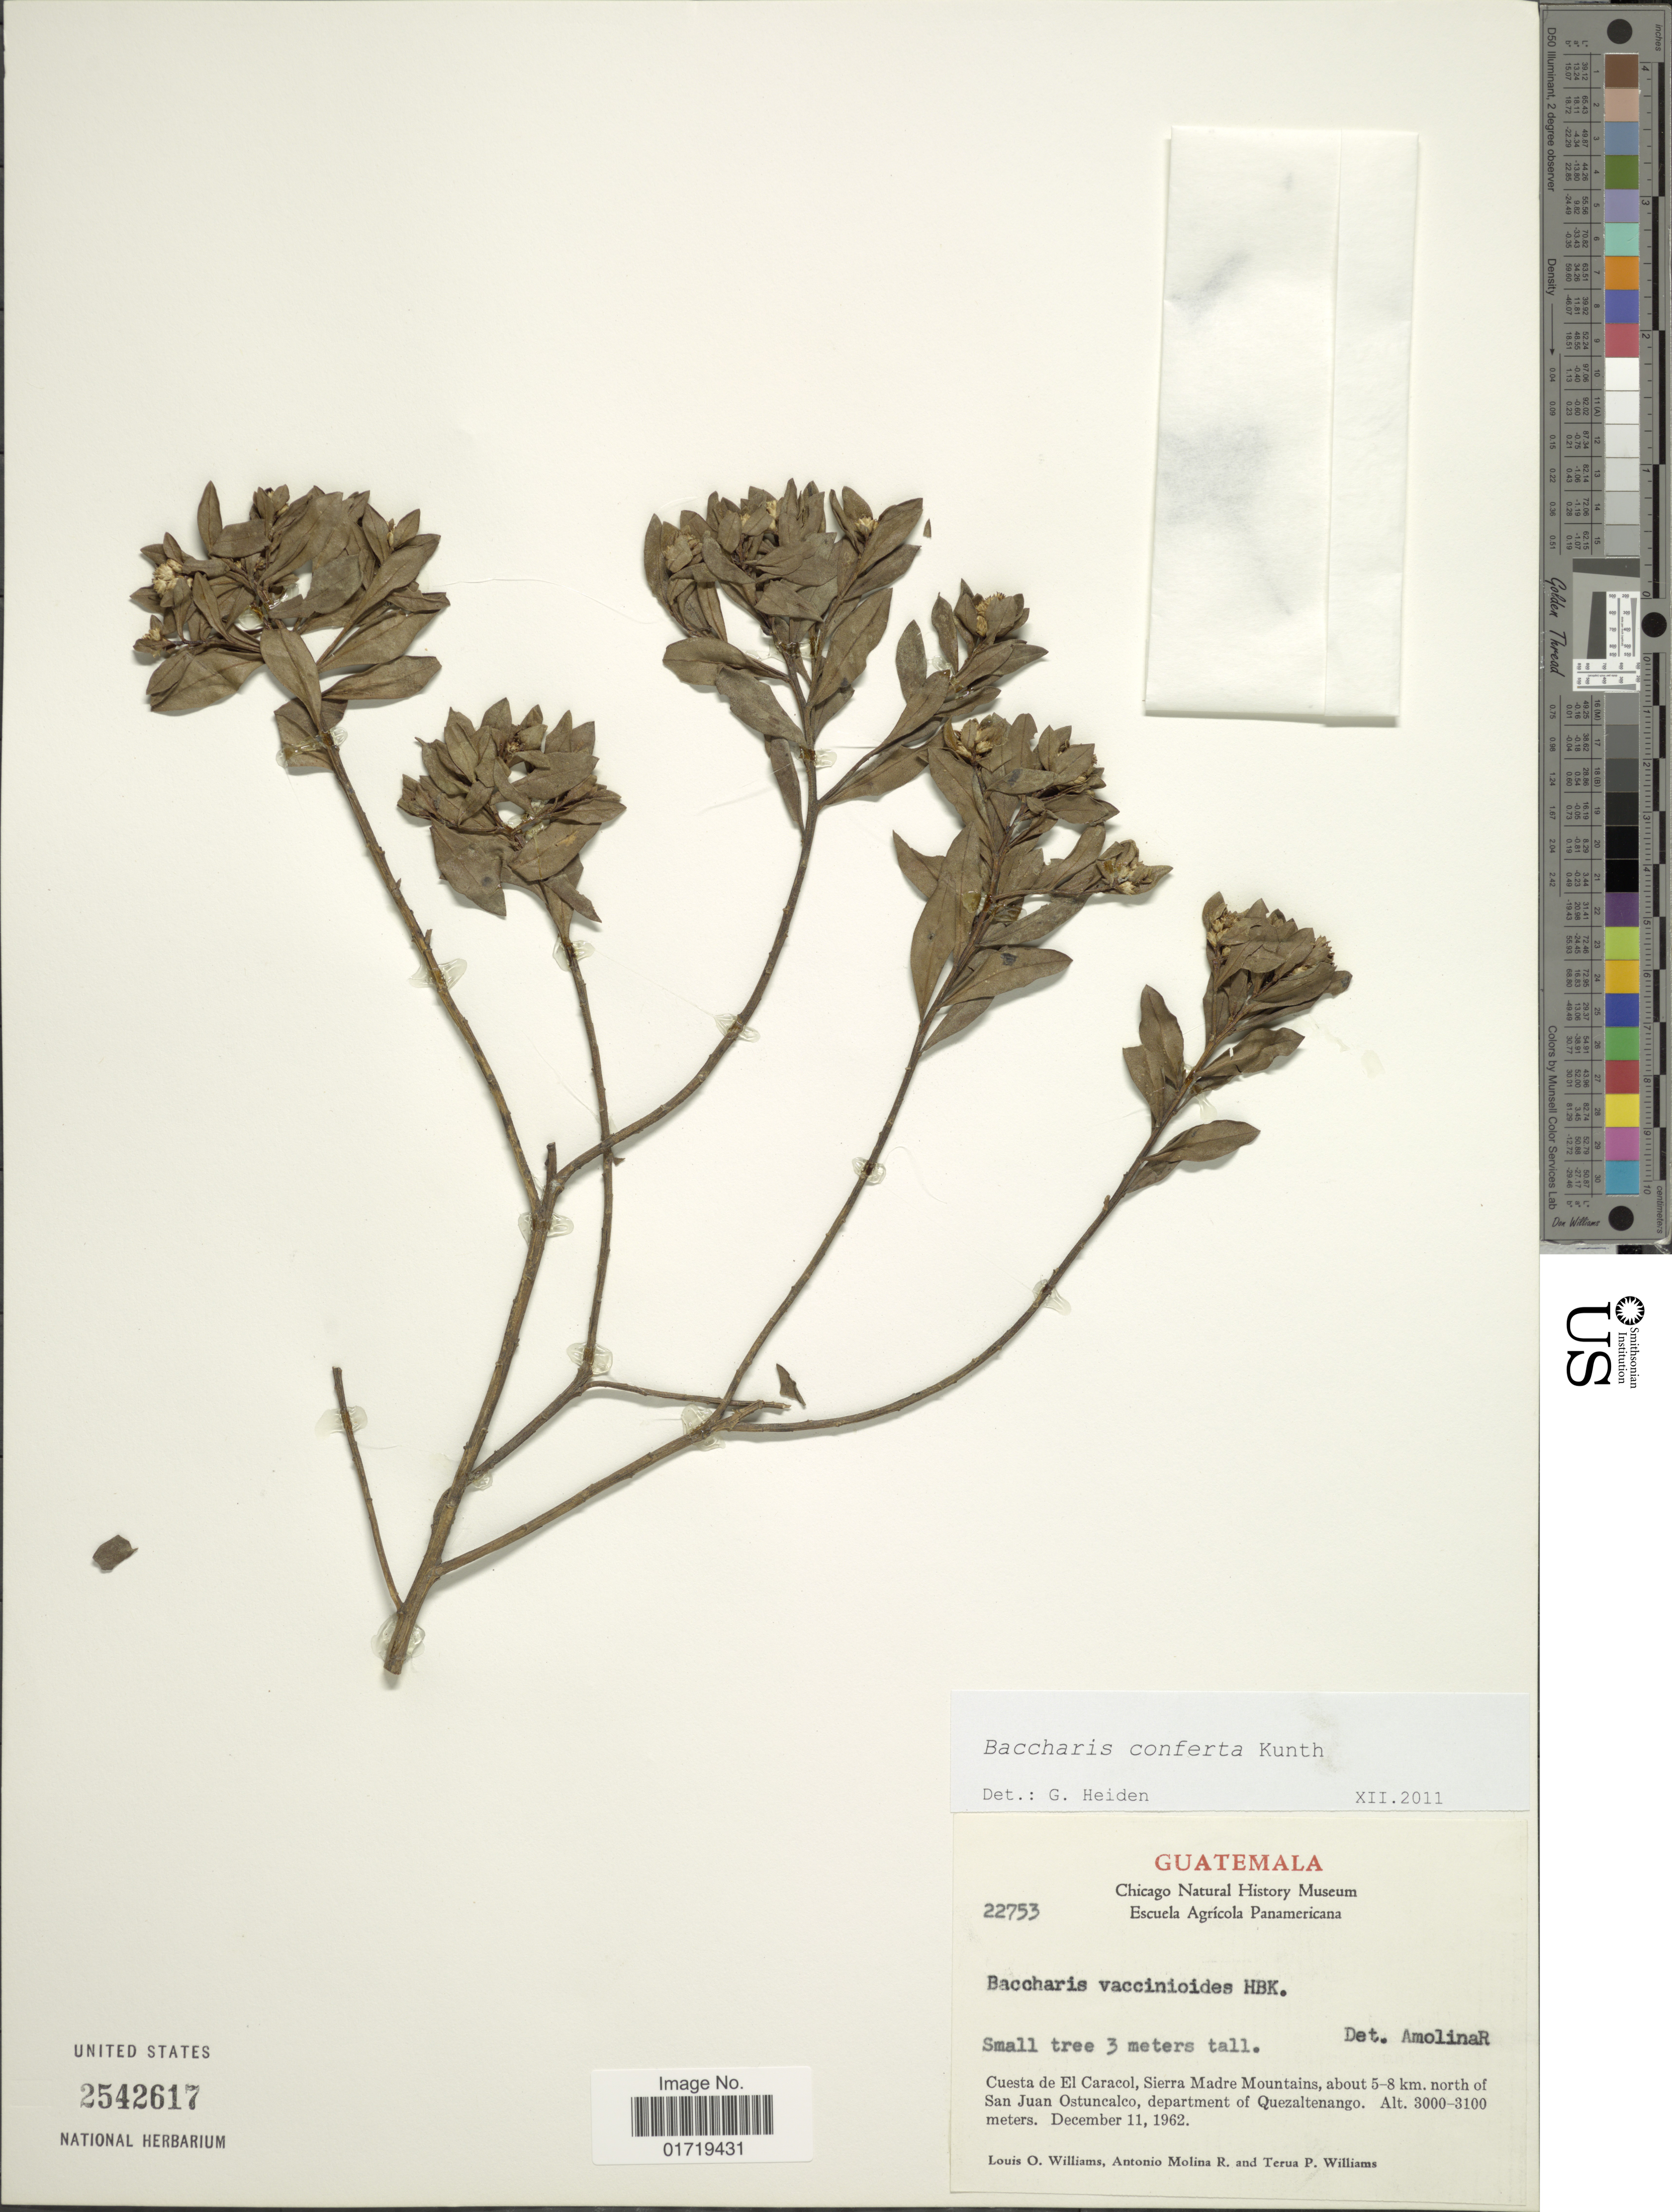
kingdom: Plantae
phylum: Tracheophyta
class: Magnoliopsida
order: Asterales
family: Asteraceae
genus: Baccharis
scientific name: Baccharis conferta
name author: Kunth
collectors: L. O. Williams, A. Molina R. & T. P. Williams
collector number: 22753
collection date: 1962-12-11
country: Guatemala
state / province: Quetzaltenango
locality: Cuesta de El Caracol, Sierra Madre Mountains, about 5-8 km. north of San Juan Ostuncalco, department of Quezaltenango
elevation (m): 3000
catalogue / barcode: US 2542617